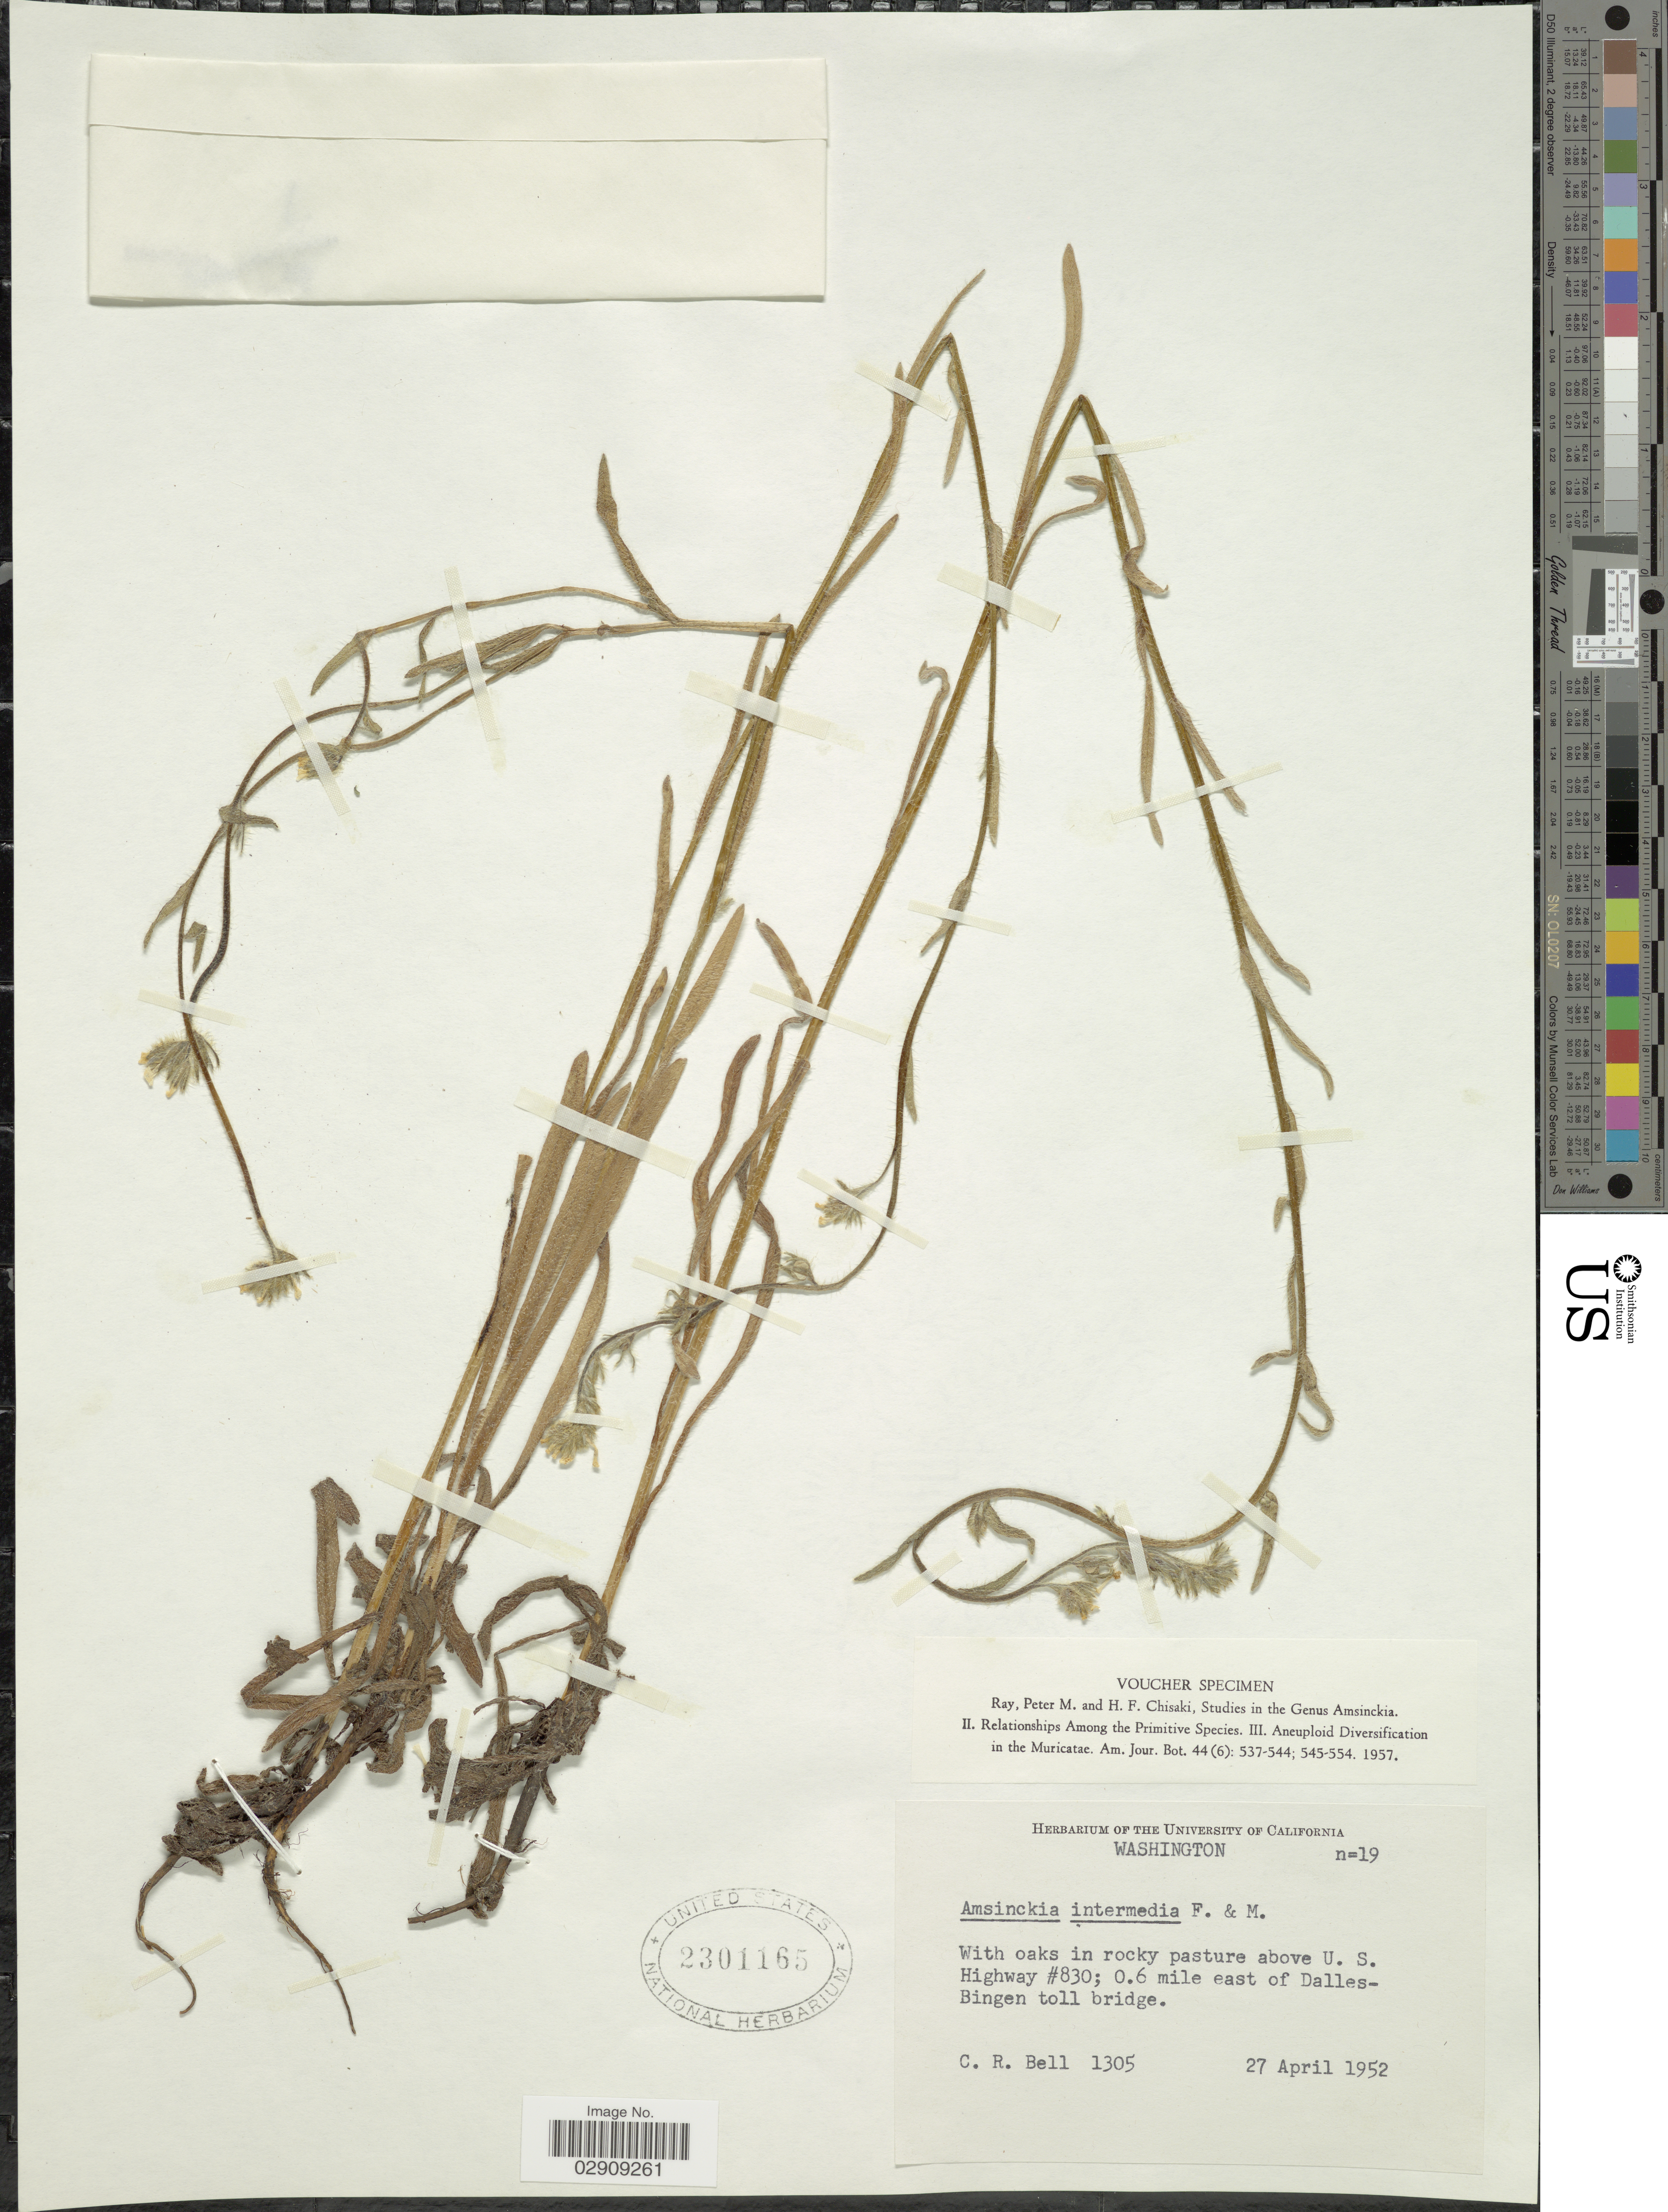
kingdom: Plantae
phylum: Tracheophyta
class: Magnoliopsida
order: Boraginales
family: Boraginaceae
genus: Amsinckia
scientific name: Amsinckia menziesii var. intermedia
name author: (Fisch. & C.A. Mey.) Ganders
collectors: C. R. Bell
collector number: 1305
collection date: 1952-04-27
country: United States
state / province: Washington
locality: In rocky pasture above U. S. Highway #830; 0.6 mile east of Dalles-Bingen toll bridge.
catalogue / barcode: US 2301165